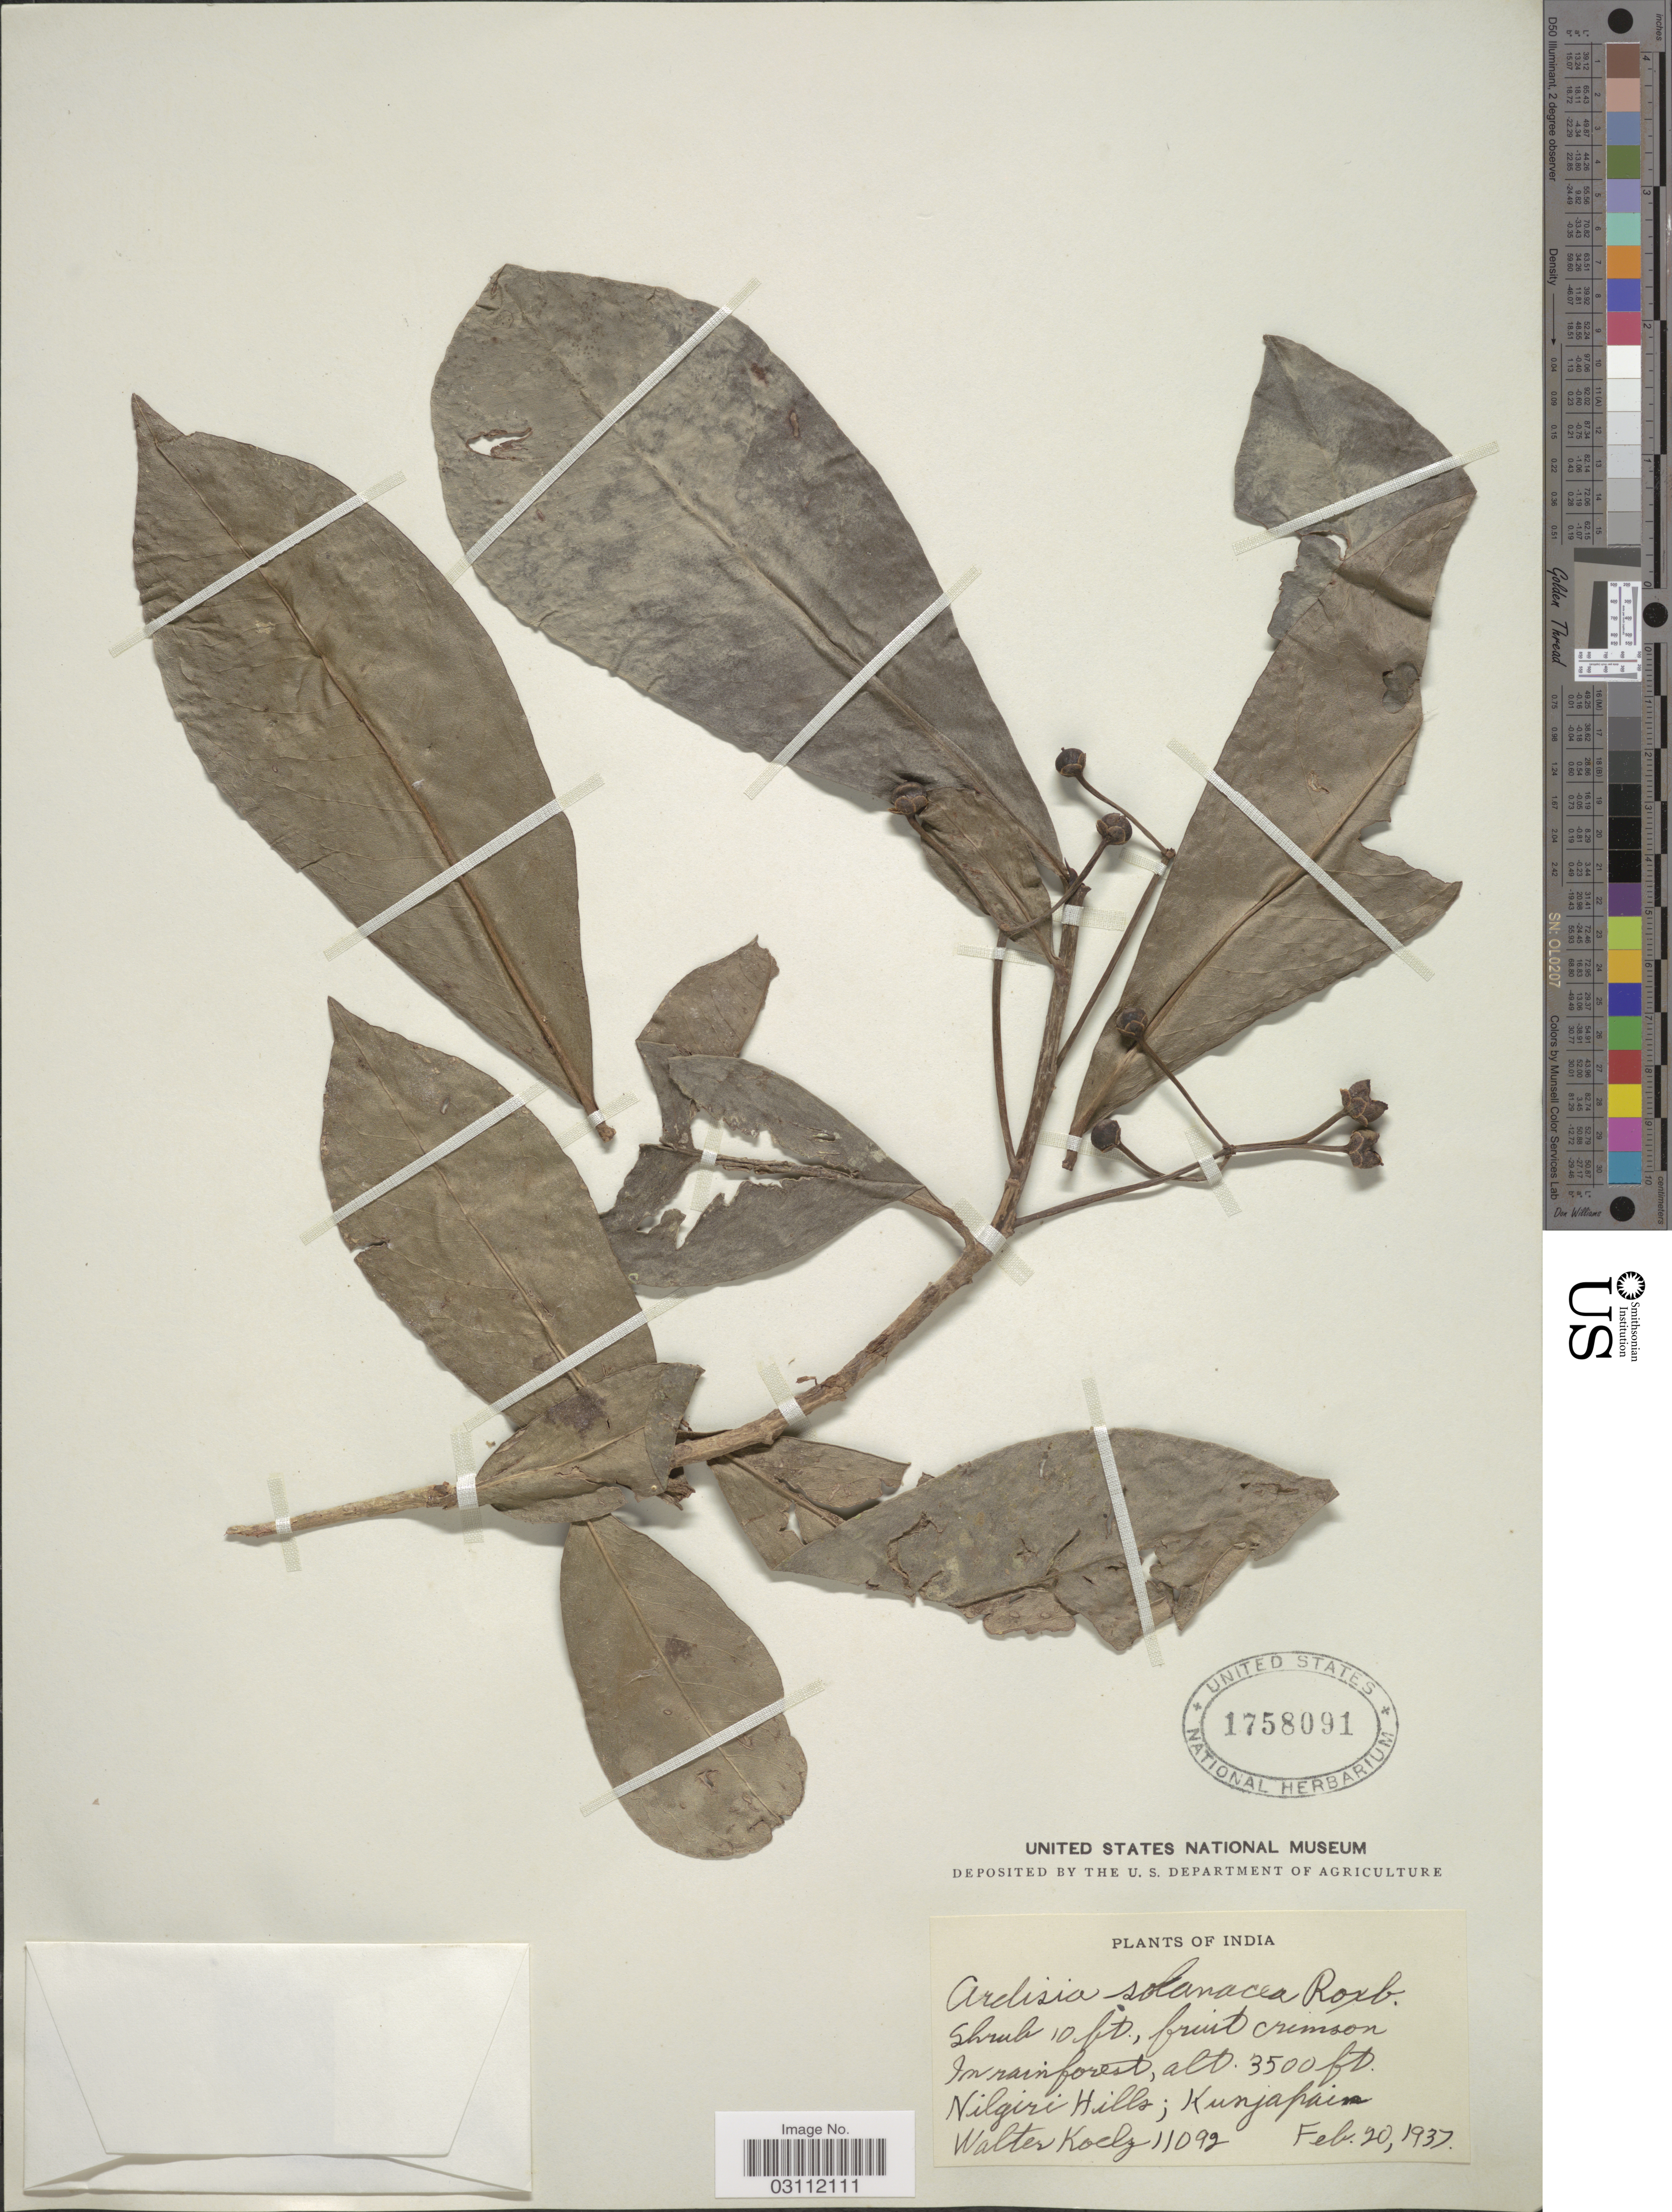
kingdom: Plantae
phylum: Tracheophyta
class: Magnoliopsida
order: Ericales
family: Primulaceae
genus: Ardisia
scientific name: Ardisia solanacea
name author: Roxb.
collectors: W. N. Koelz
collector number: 11092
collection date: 1937-02-20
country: India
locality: In rainforest, Nilgiri Hills; Kunjapain.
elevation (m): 1067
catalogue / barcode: US 1758091